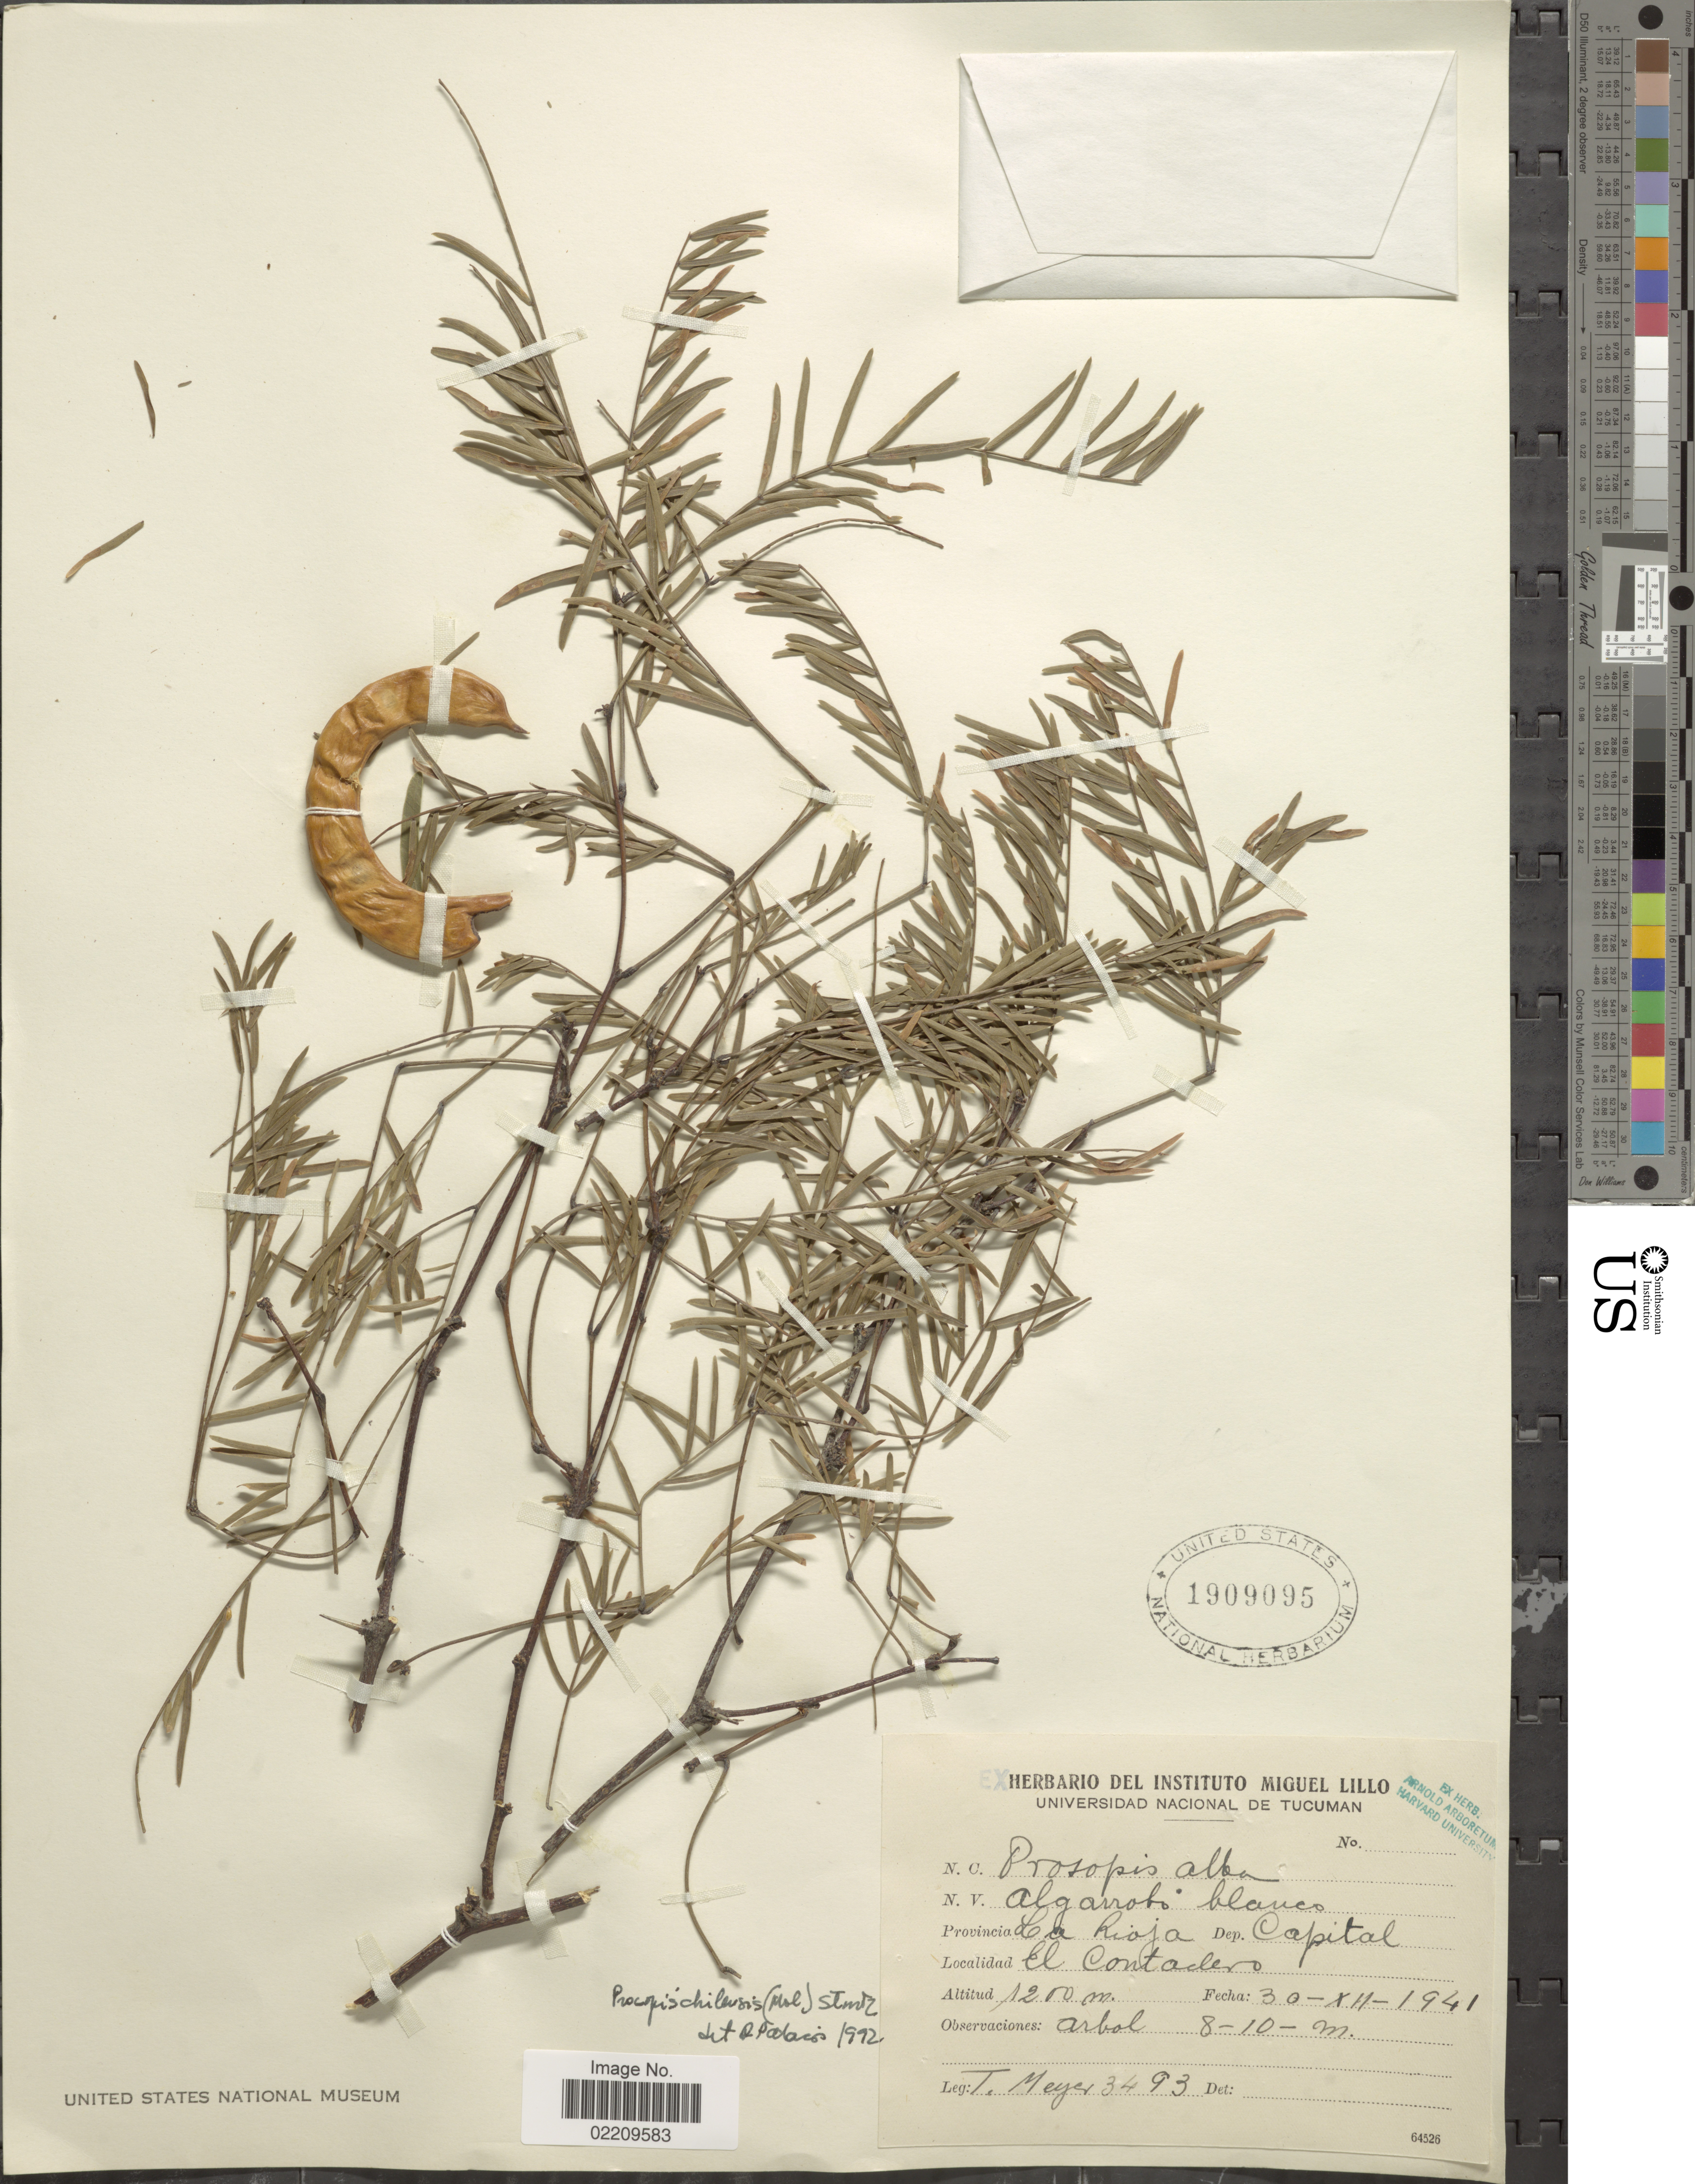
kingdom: Plantae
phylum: Tracheophyta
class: Magnoliopsida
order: Fabales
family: Fabaceae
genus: Neltuma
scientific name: Neltuma chilensis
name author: (Molina) C. E. Hughes & G.P. Lewis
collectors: T. Meyer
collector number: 3493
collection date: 1941-12-30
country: Argentina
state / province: La Rioja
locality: Provencia La Rioja. Dep.: Capital. El Contadero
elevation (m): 1200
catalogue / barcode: US 1909095